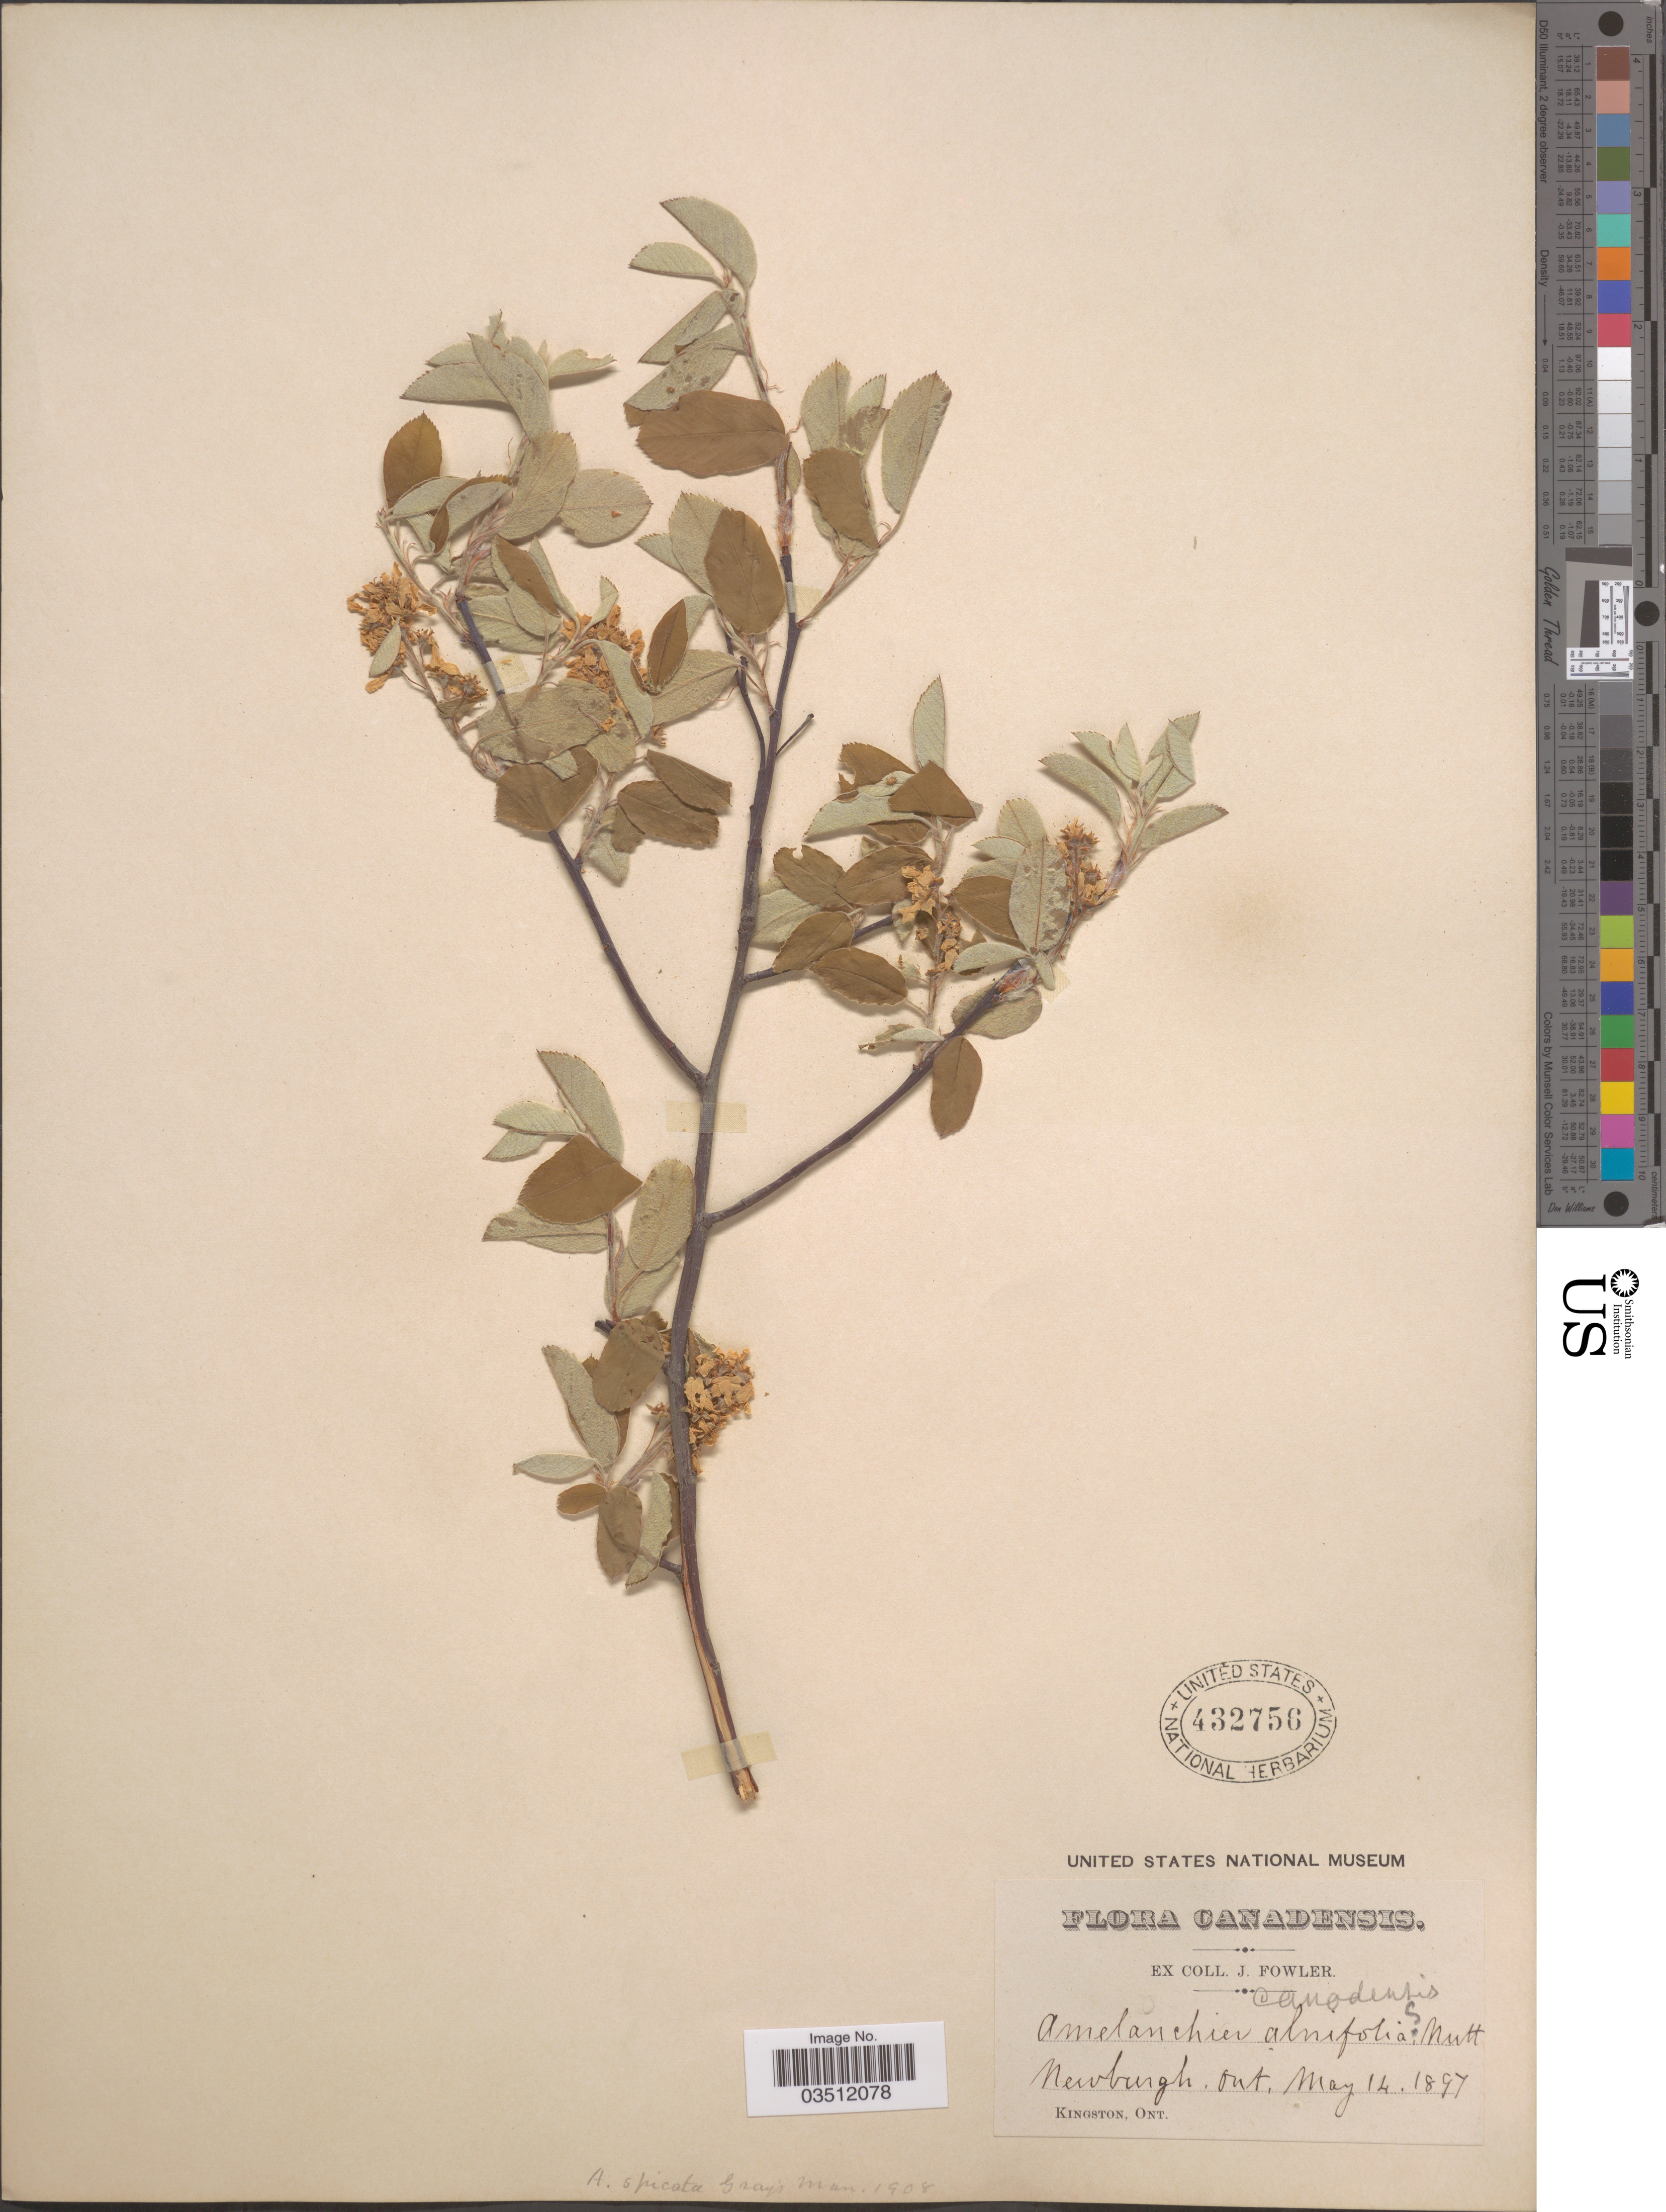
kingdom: Plantae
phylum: Tracheophyta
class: Magnoliopsida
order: Rosales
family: Rosaceae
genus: Amelanchier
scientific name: Amelanchier erecta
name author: Blanch.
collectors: J. Fowler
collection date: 1897-05-14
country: Canada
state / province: Ontario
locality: Newburgh.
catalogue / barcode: US 432756